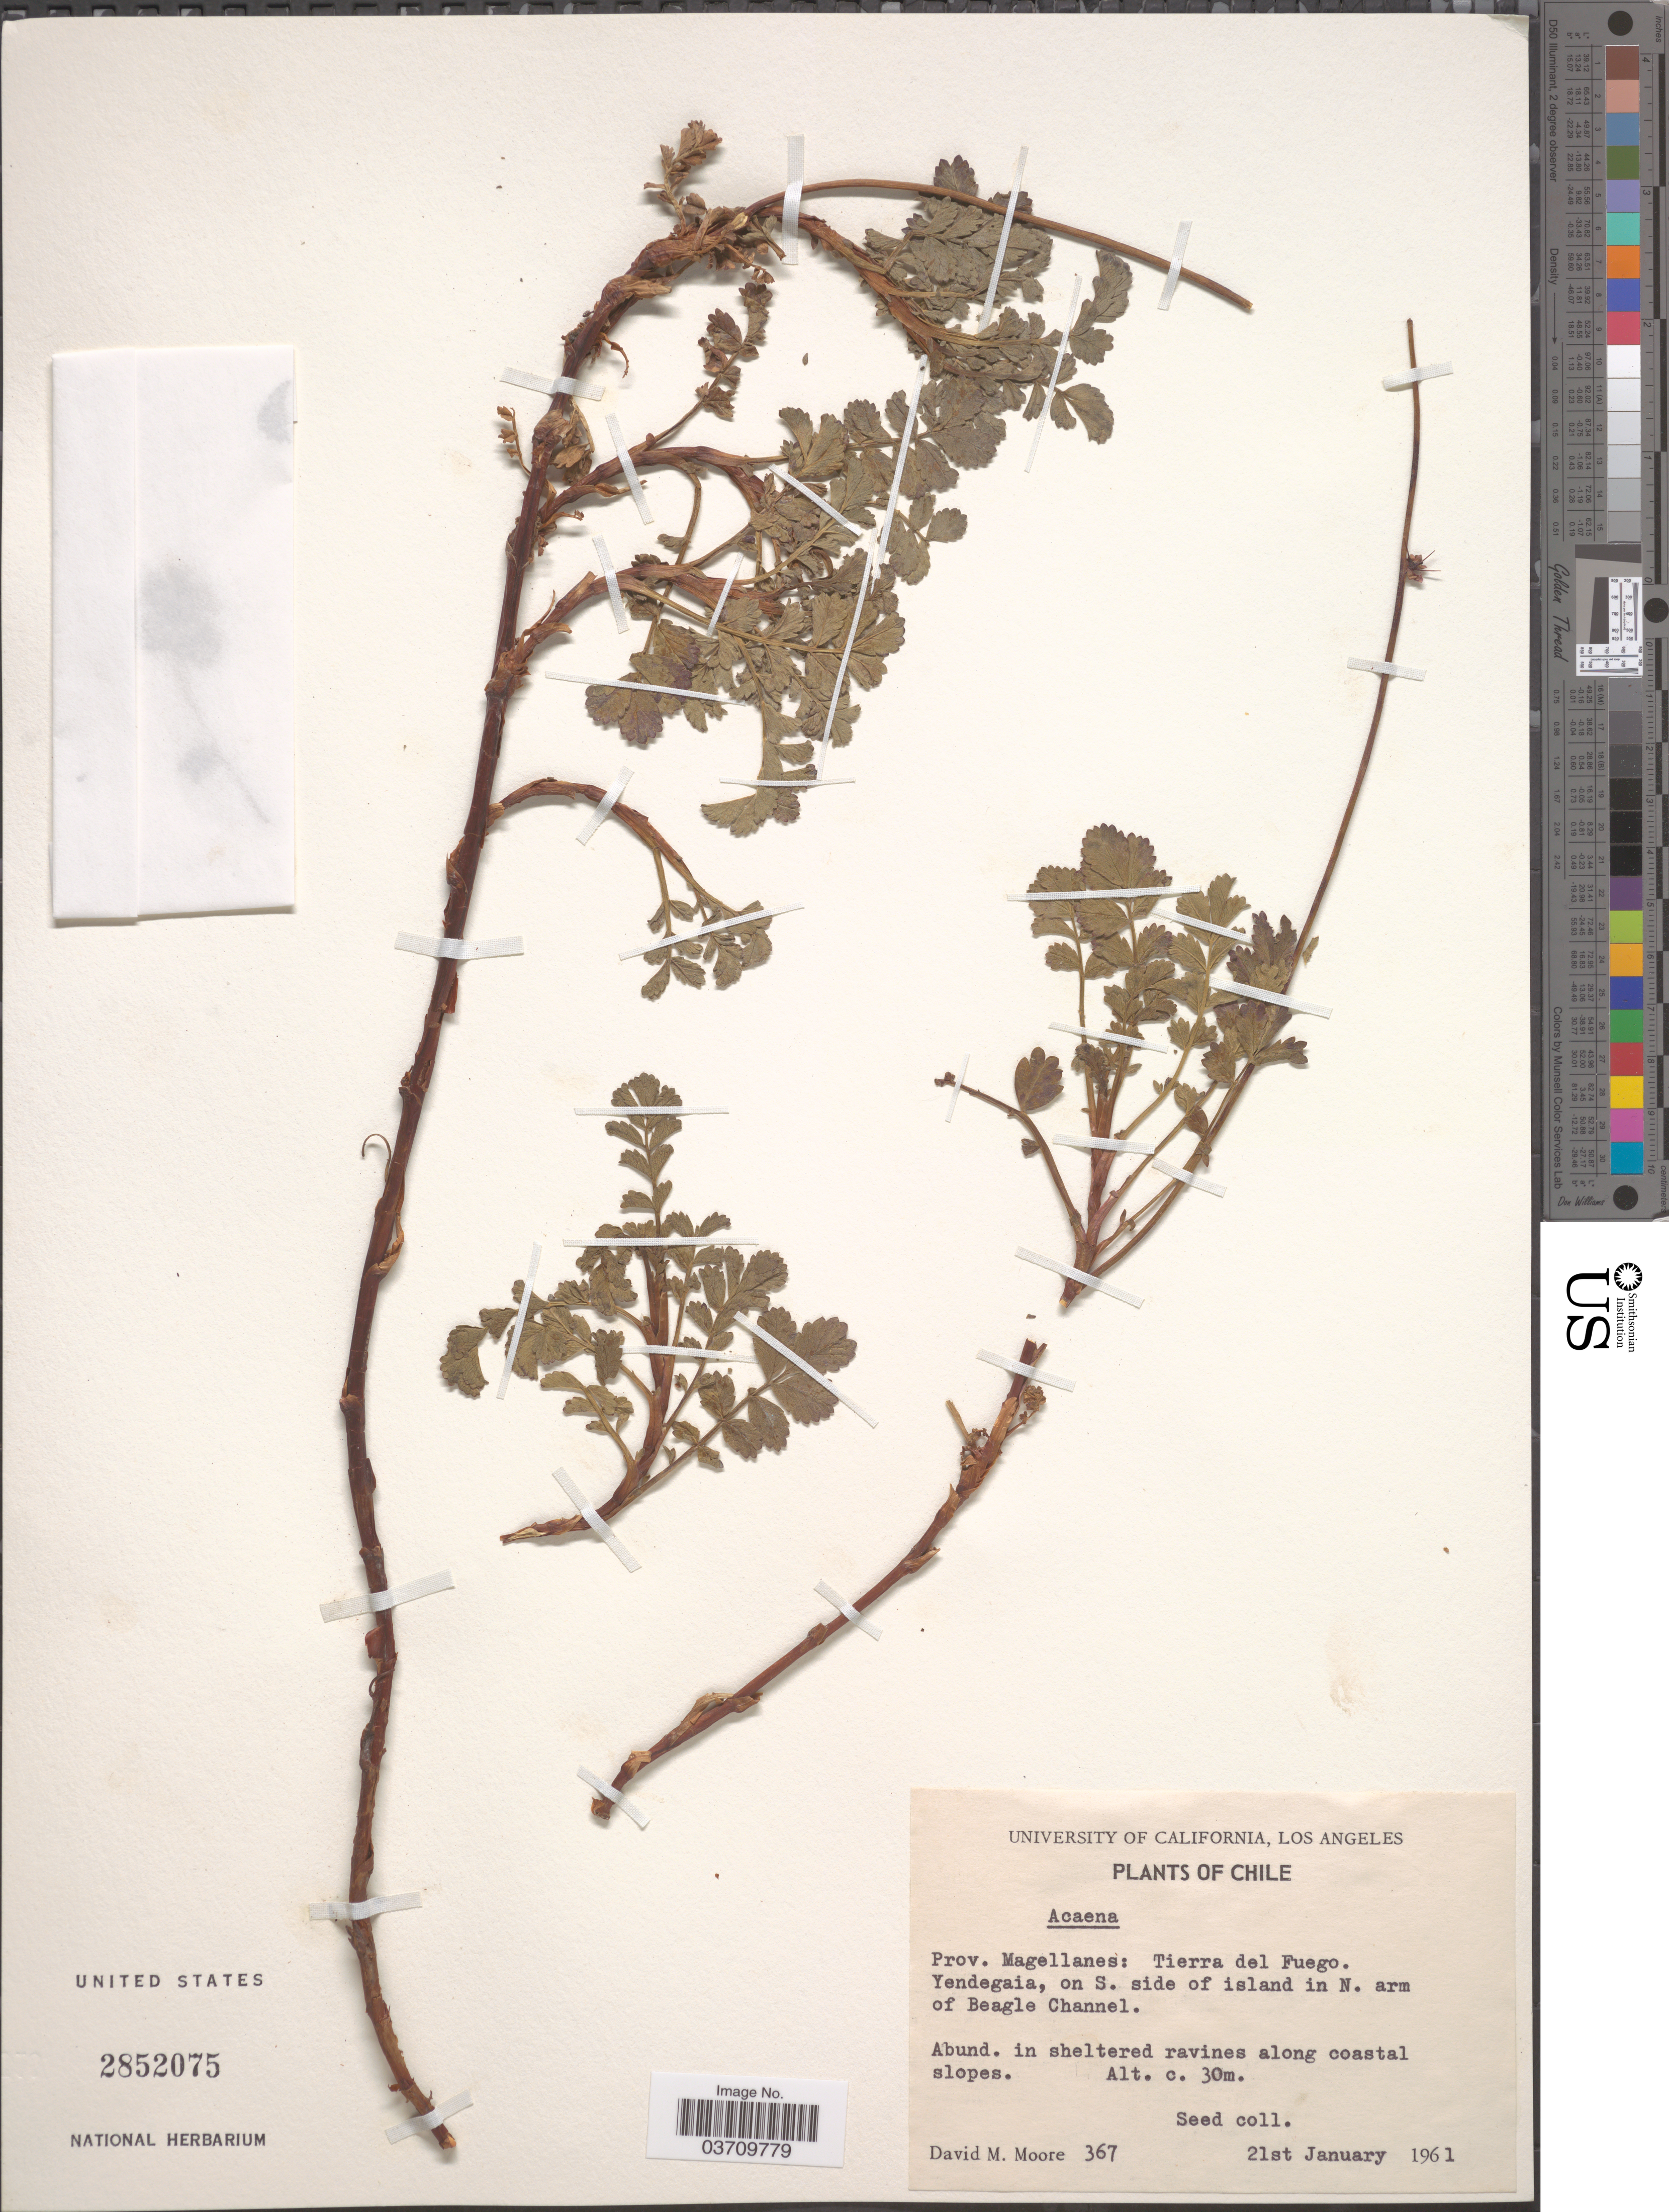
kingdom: Plantae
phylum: Tracheophyta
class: Magnoliopsida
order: Rosales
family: Rosaceae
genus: Acaena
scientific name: Acaena sp.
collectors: D. Moore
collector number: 367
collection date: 1961-01-21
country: Chile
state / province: Magallanes y de la Antártica Chilena (XII)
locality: Prov. Magellanes: Tierra del Fuego. Yendegaia, on S. side of island in N. arm of Beagle Channel.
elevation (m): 30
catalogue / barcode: US 2852075